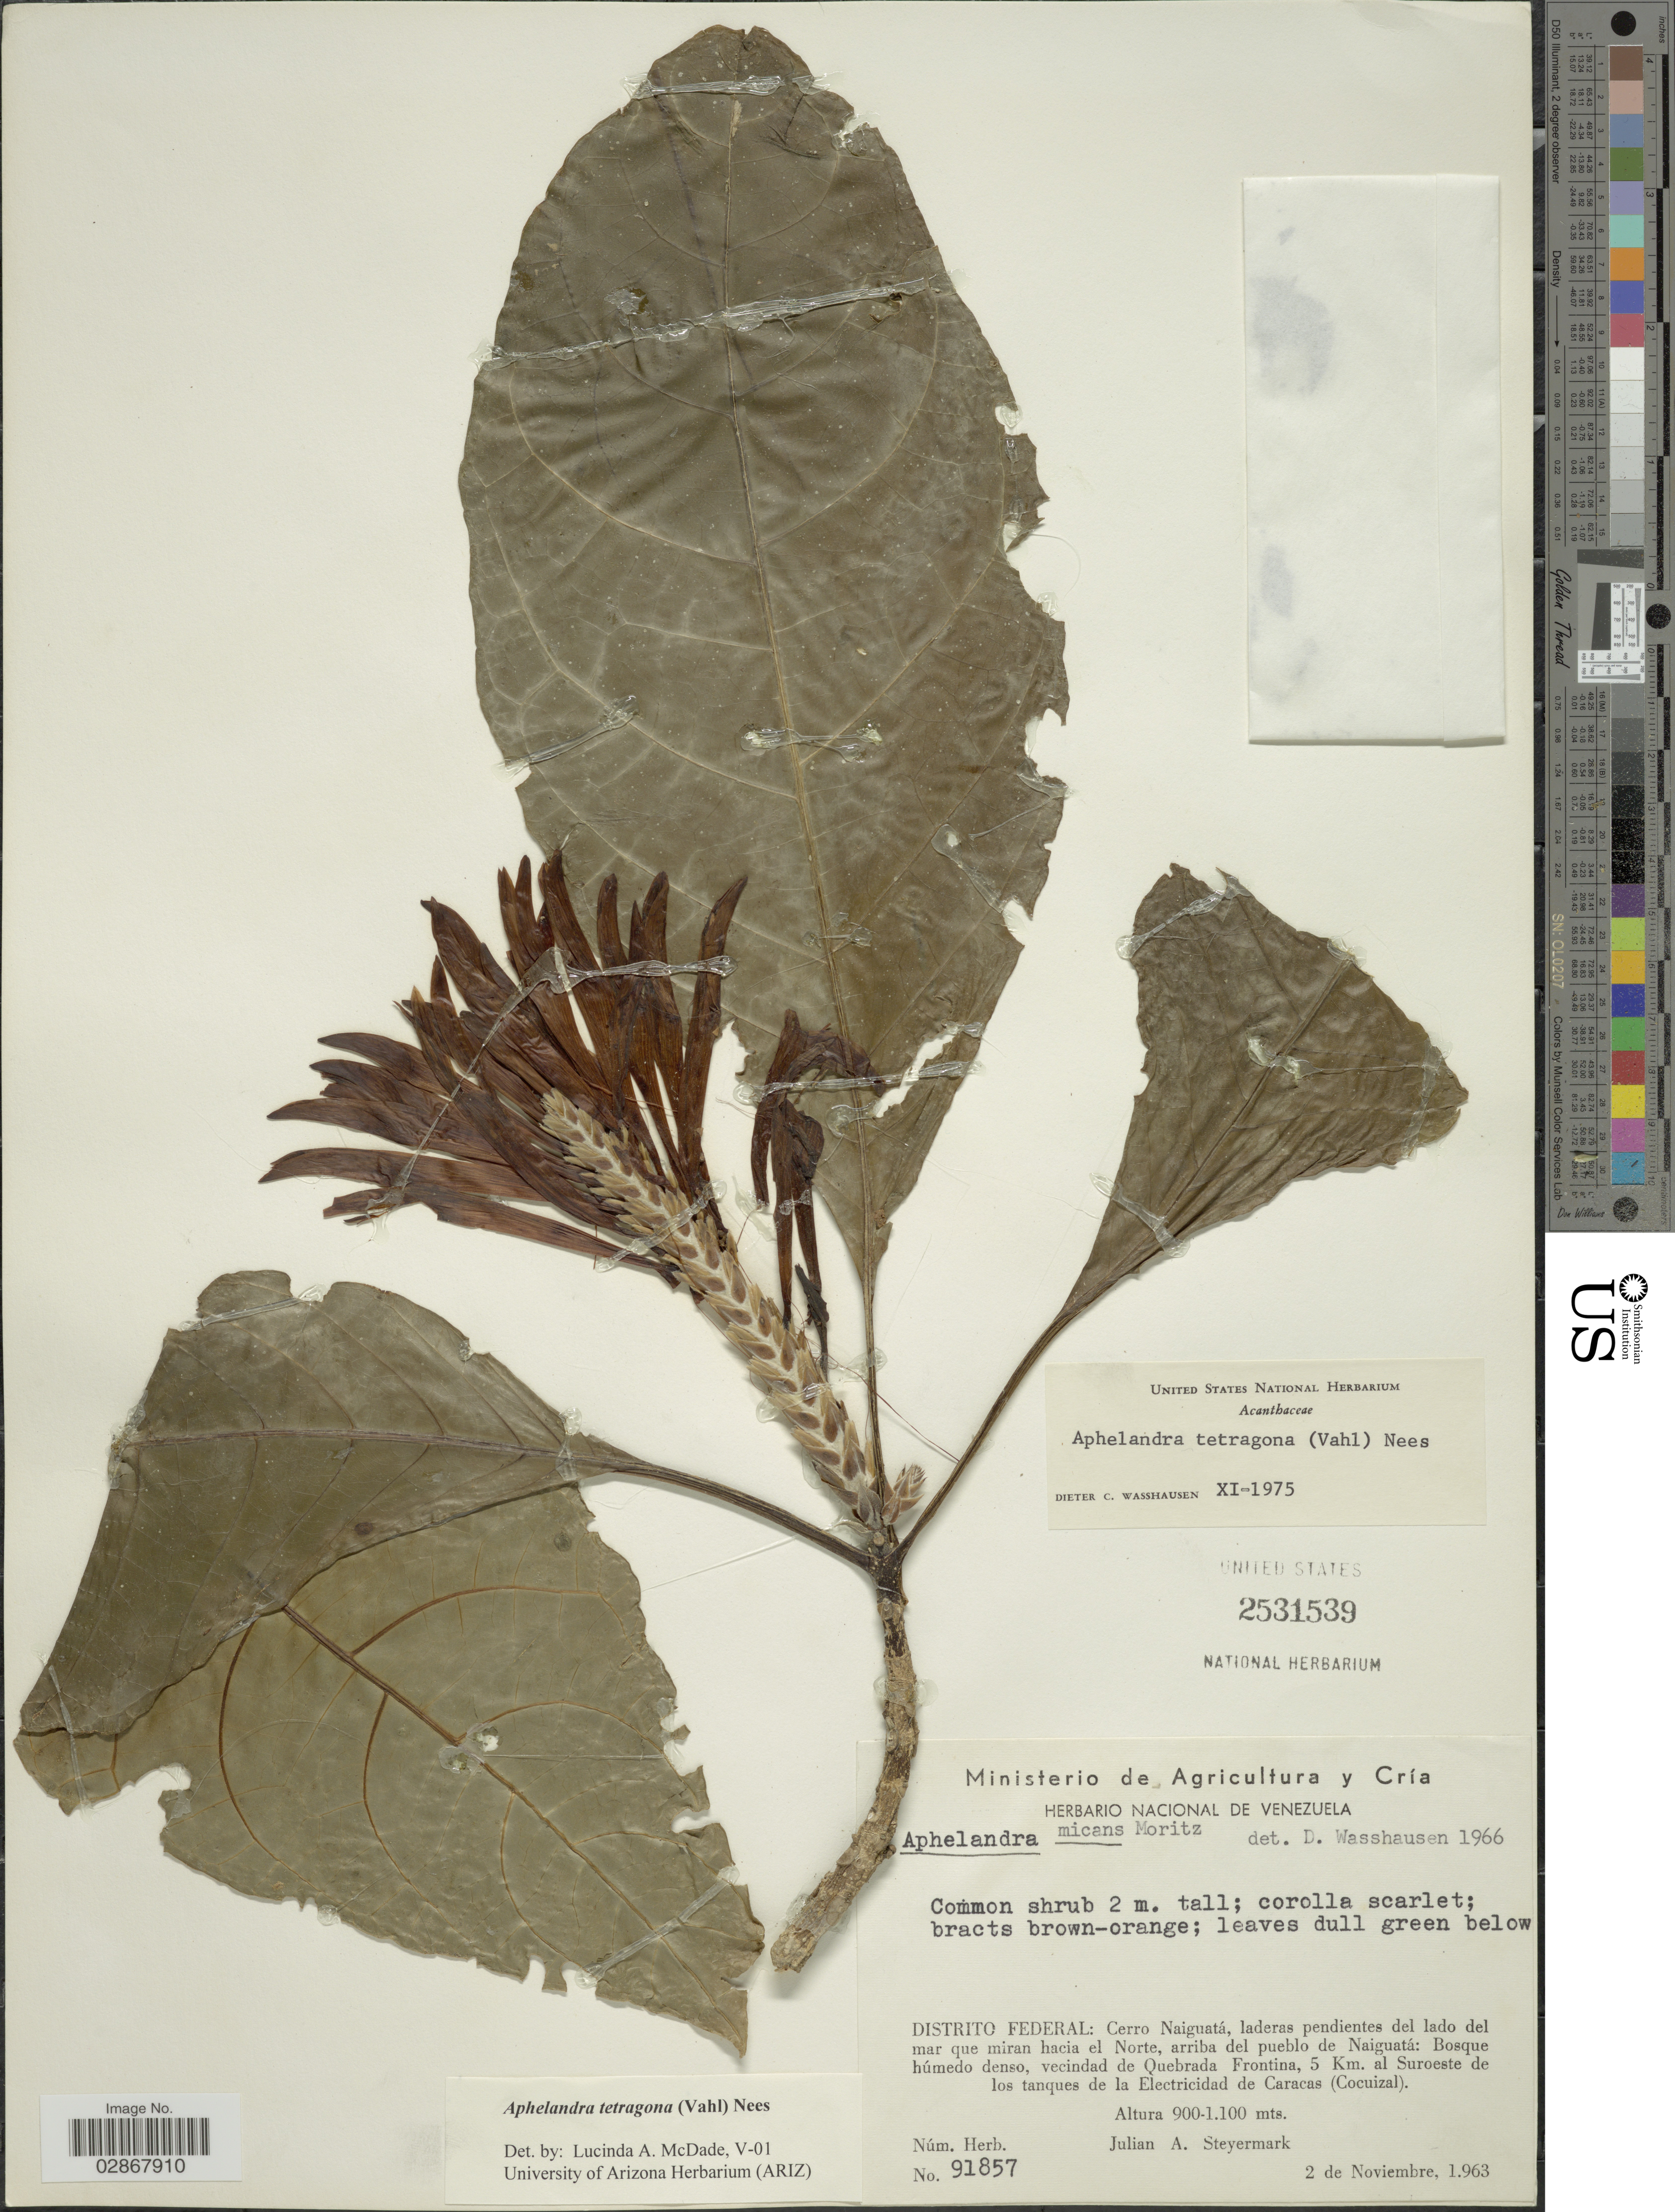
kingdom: Plantae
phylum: Tracheophyta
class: Magnoliopsida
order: Lamiales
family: Acanthaceae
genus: Aphelandra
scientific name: Aphelandra tetragona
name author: (Vahl) Nees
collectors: J. Steyermark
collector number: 91857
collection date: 1963-11-02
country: Venezuela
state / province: Distrito Federal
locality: Distrito Federal: Cerro Naiguatá, laderas pendientes del lado del mar que miran hacia el Norte, arriba del pueblo de Naiguatá: Vecindad de Quebrada Frontina, 5 Km. al Suroeste de los tanques de la Electricidad de Caracas (Cocuizal).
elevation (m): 900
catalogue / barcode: US 2531539